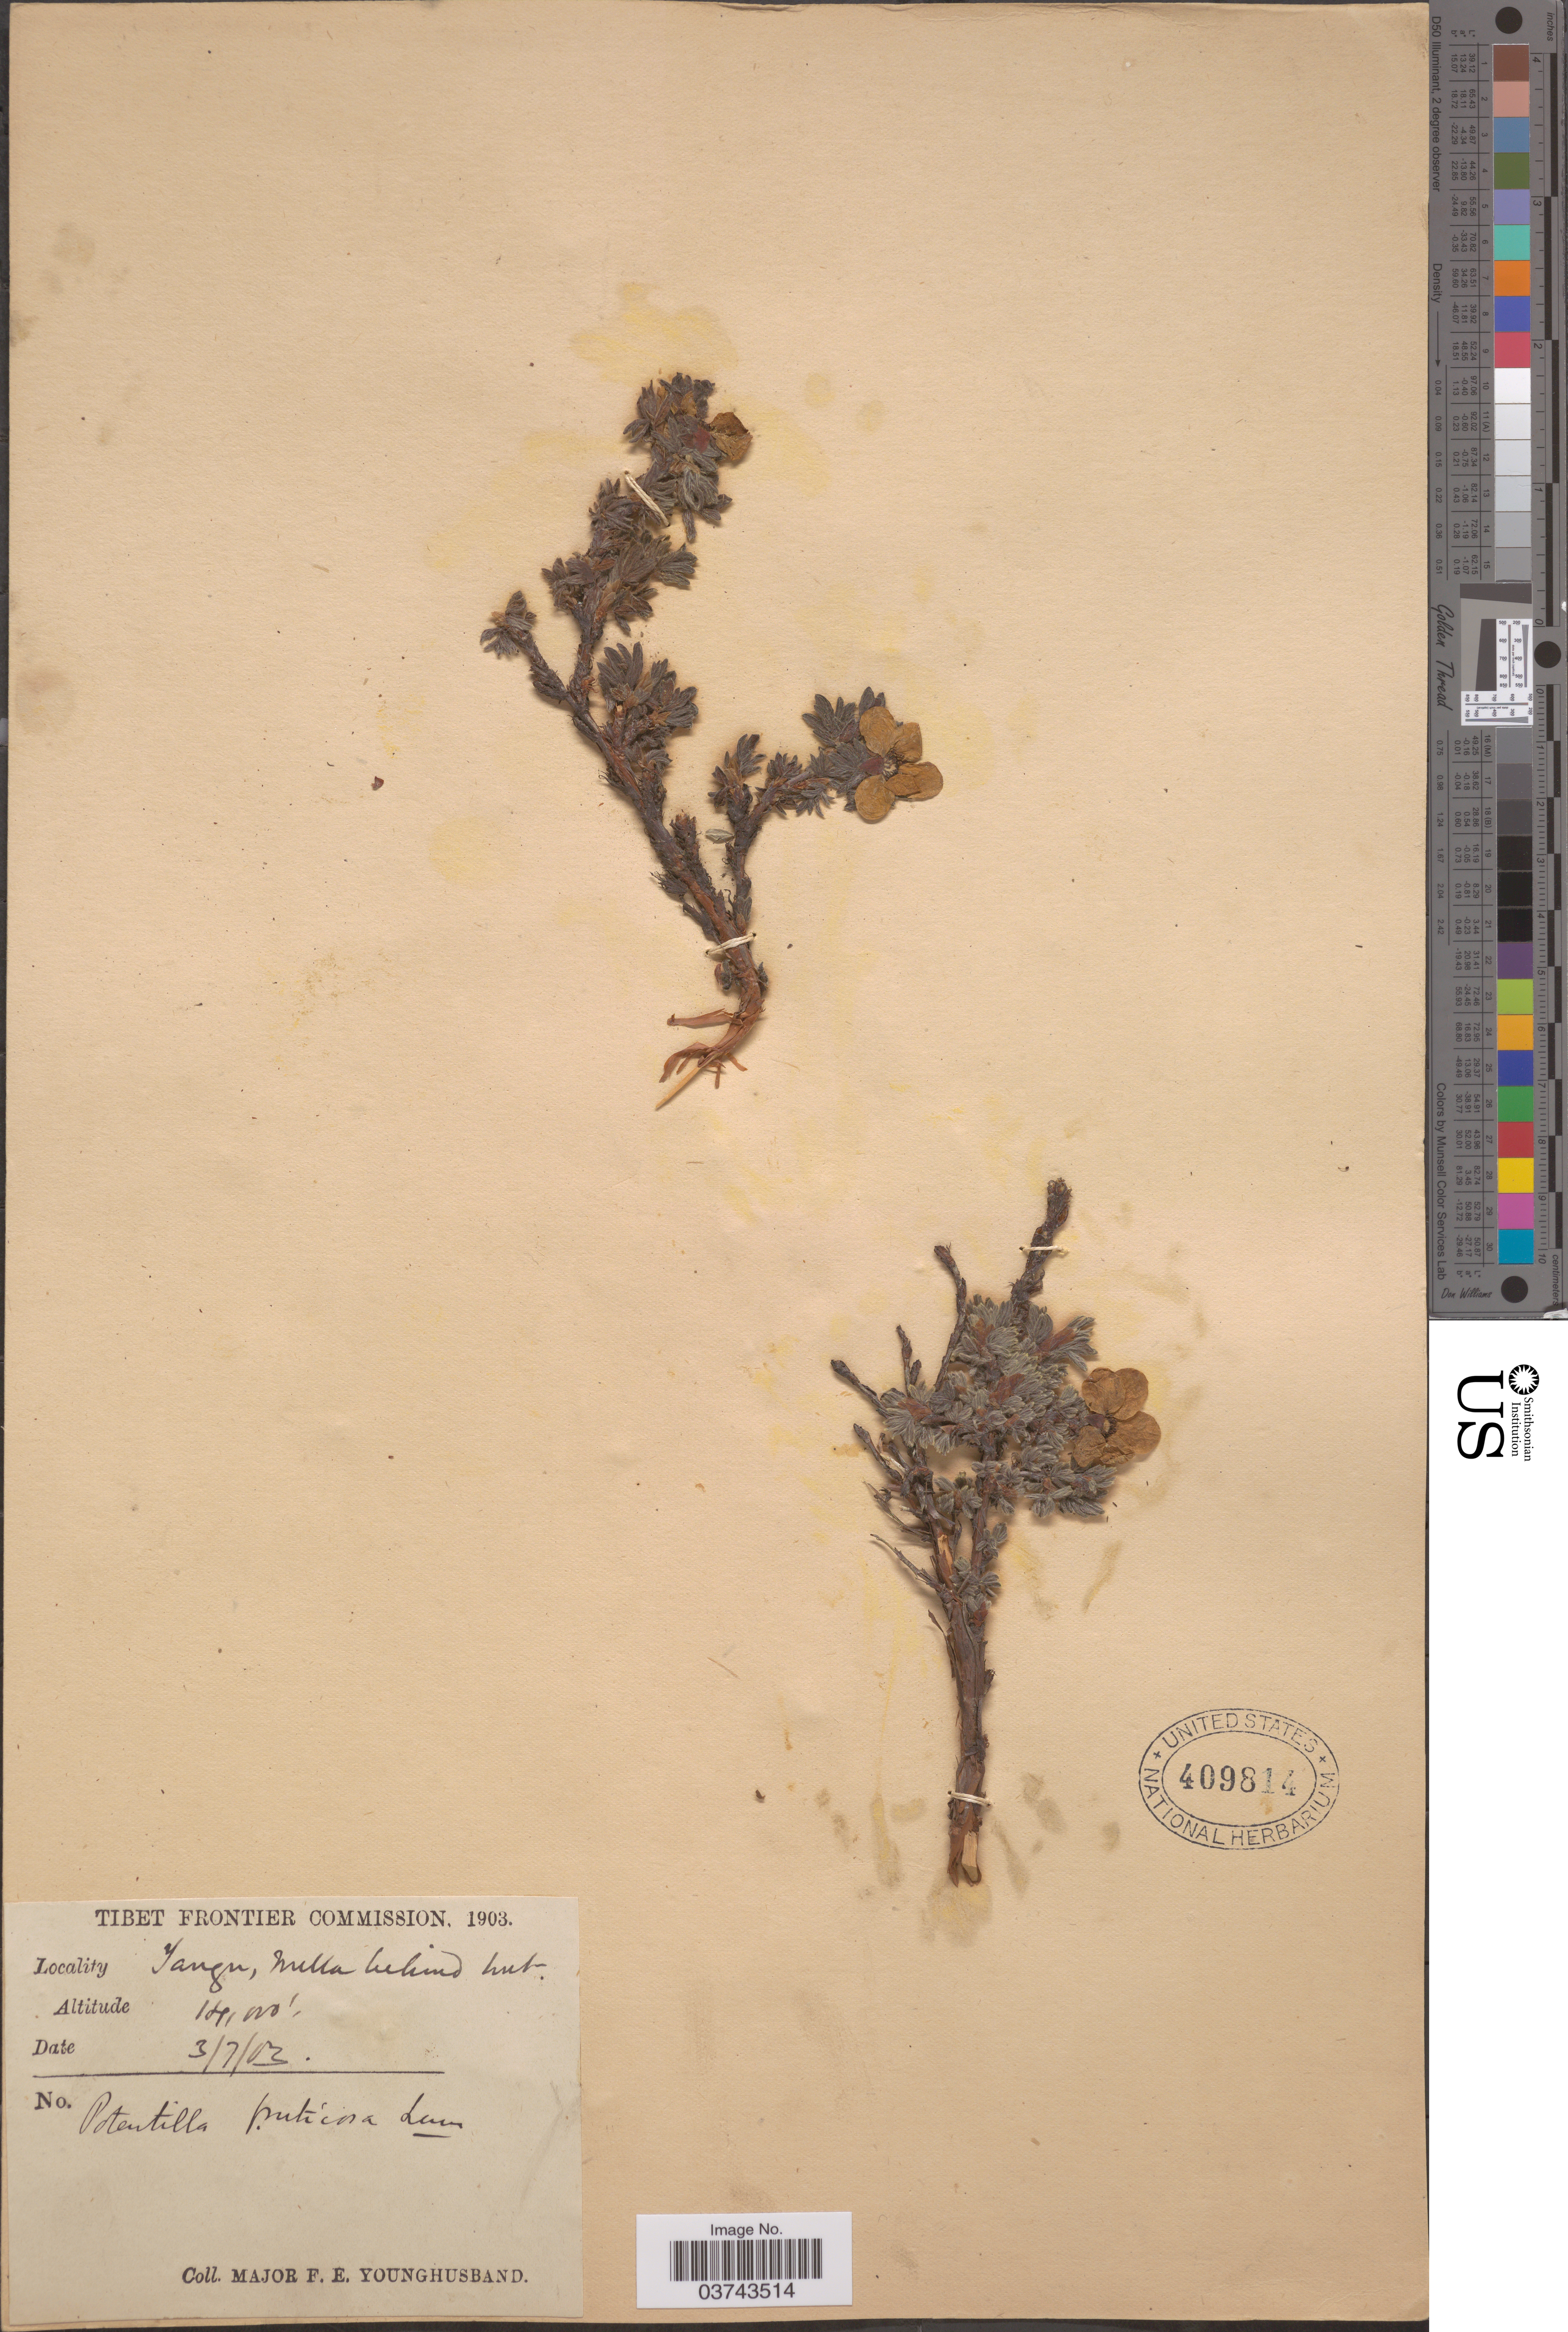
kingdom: Plantae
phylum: Tracheophyta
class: Magnoliopsida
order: Rosales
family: Rosaceae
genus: Dasiphora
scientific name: Dasiphora fruticosa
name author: (L.) Rydb.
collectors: F. Younghusband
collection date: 1903-07-03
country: China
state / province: Xizang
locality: Tangu, Nulla behind Mt. [interpreted]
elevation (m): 4267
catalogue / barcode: US 409814